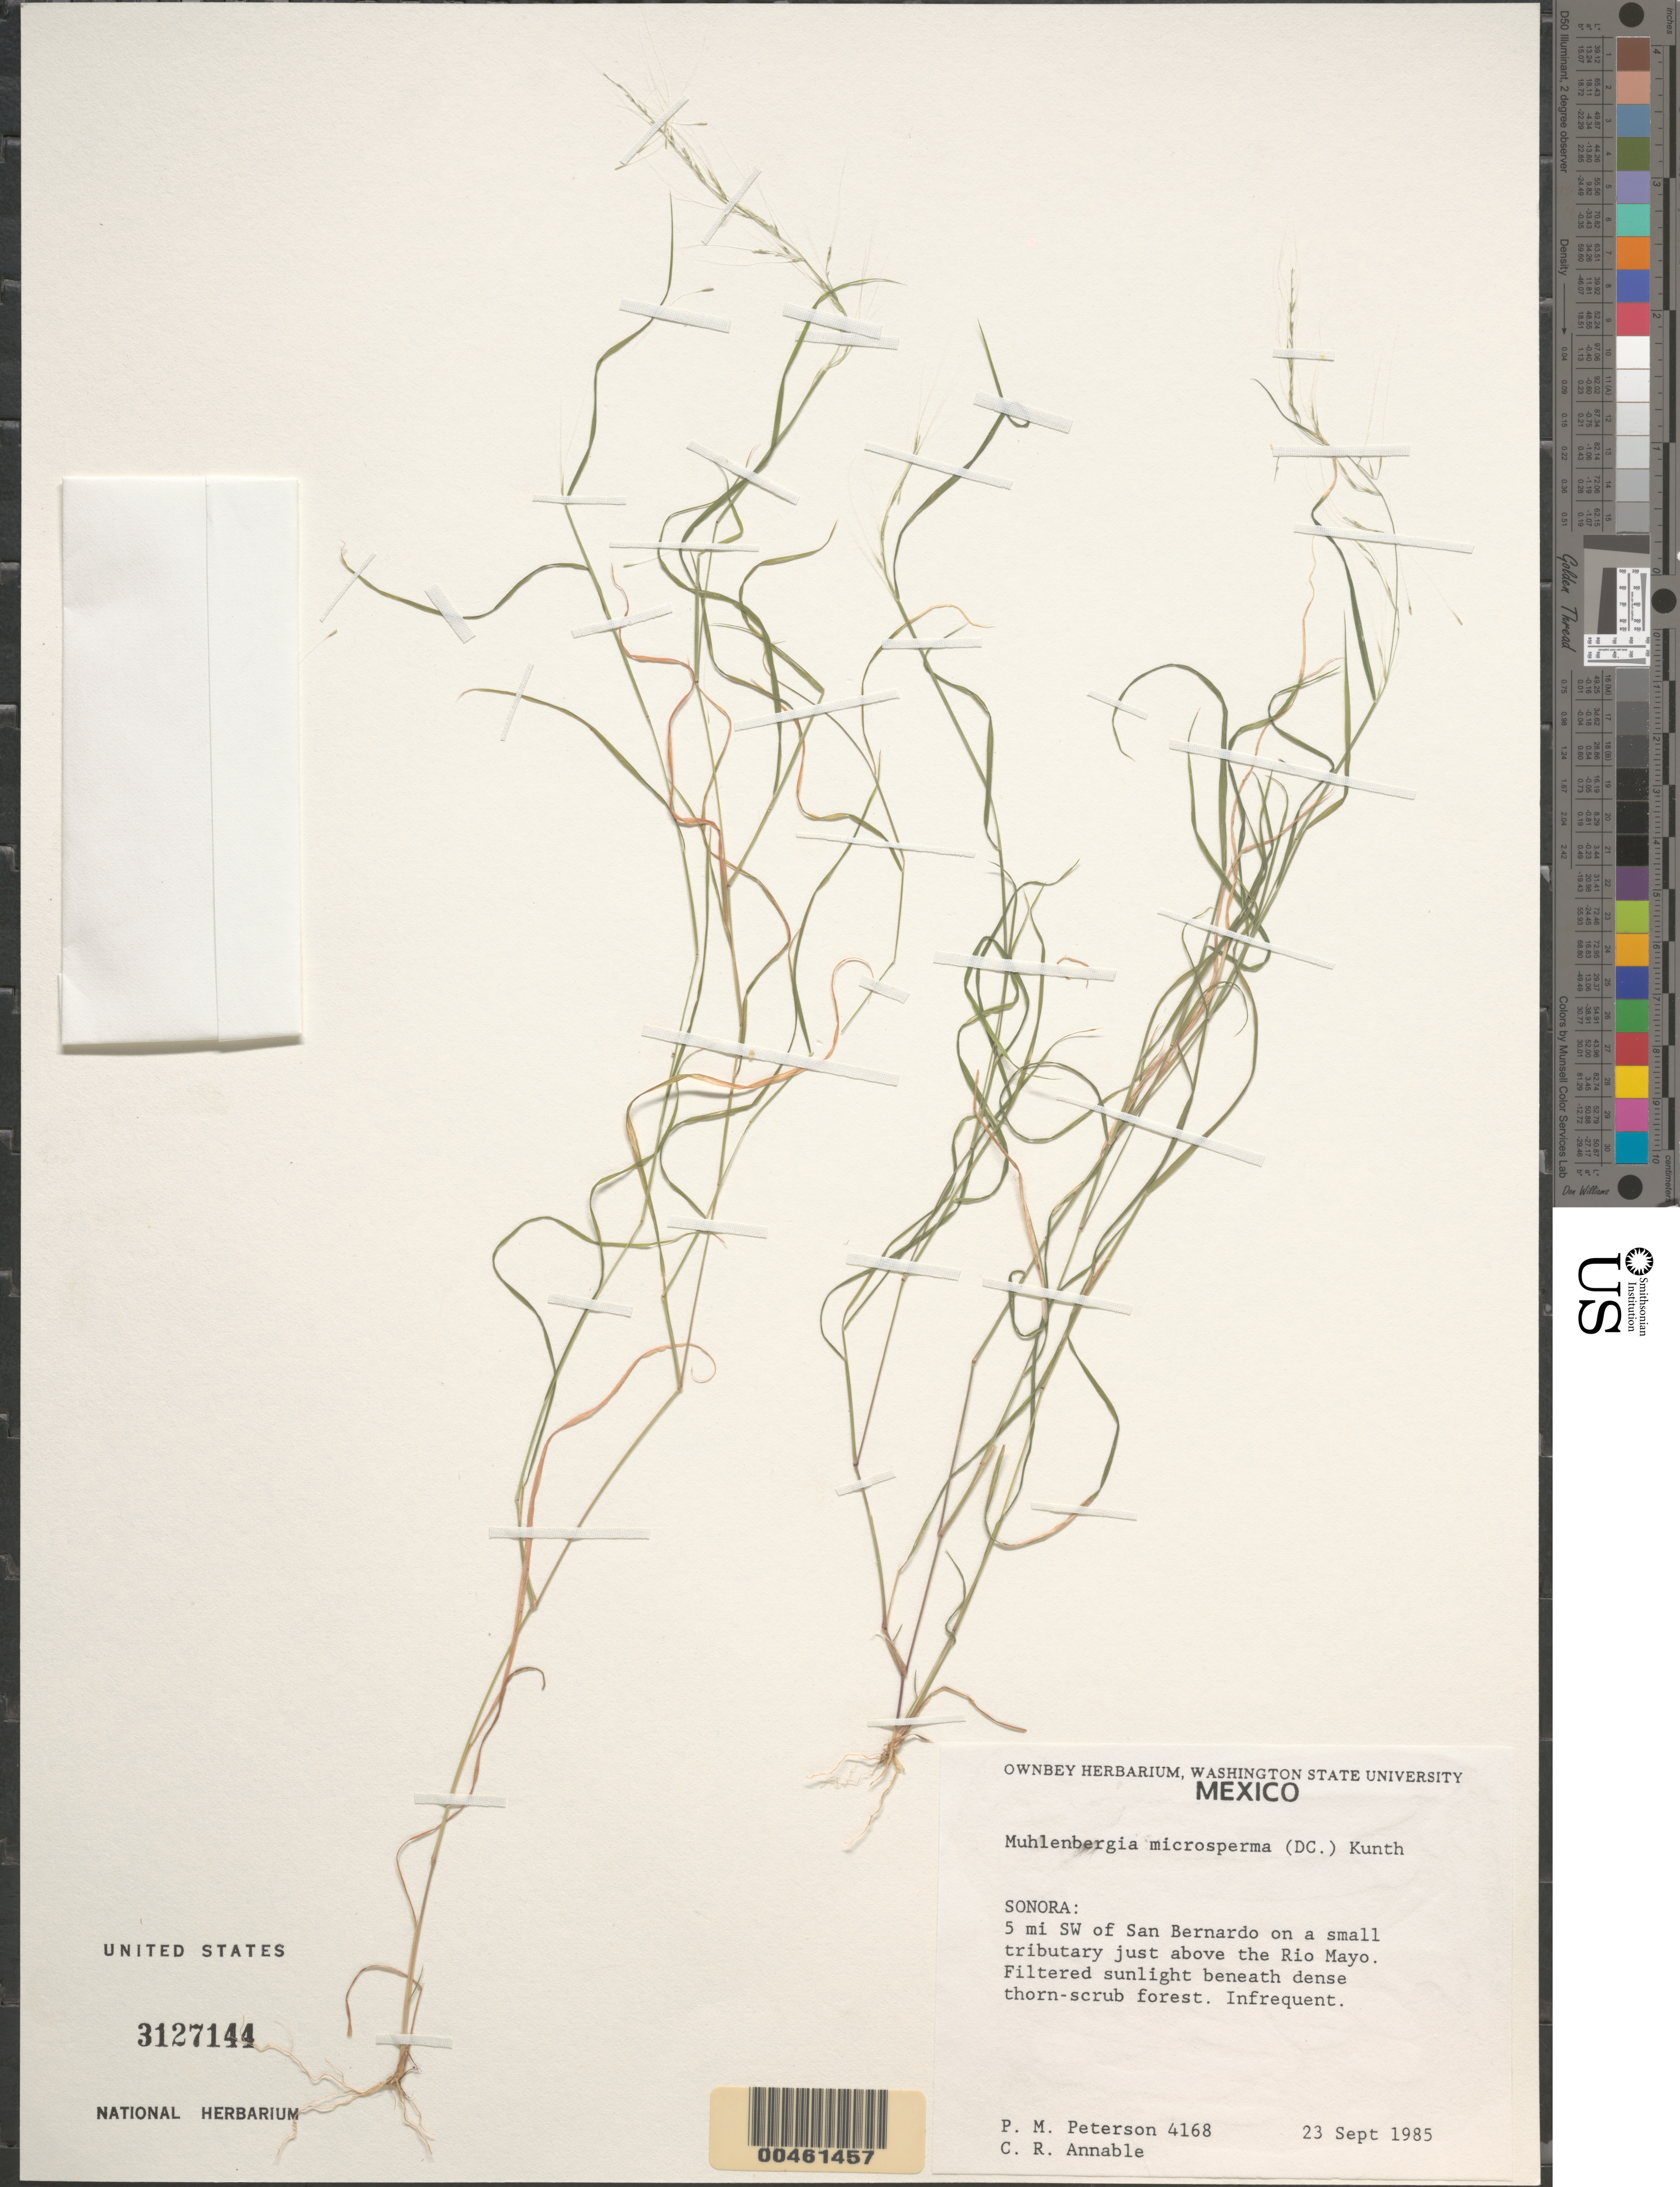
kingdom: Plantae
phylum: Tracheophyta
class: Liliopsida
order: Poales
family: Poaceae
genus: Muhlenbergia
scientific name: Muhlenbergia microsperma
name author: (DC.) Kunth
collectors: P. M. Peterson & C. R. Annable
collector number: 04168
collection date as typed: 23 Sep 1985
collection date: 1985-09-23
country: Mexico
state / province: Sonora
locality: Sierra Madre Occidental, 5 miles southwest of San Bernardino on a small tributary just above the Rio Mayo.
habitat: Filtered sunlight beneath dense thorn-scrub forest.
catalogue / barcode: US 3127144